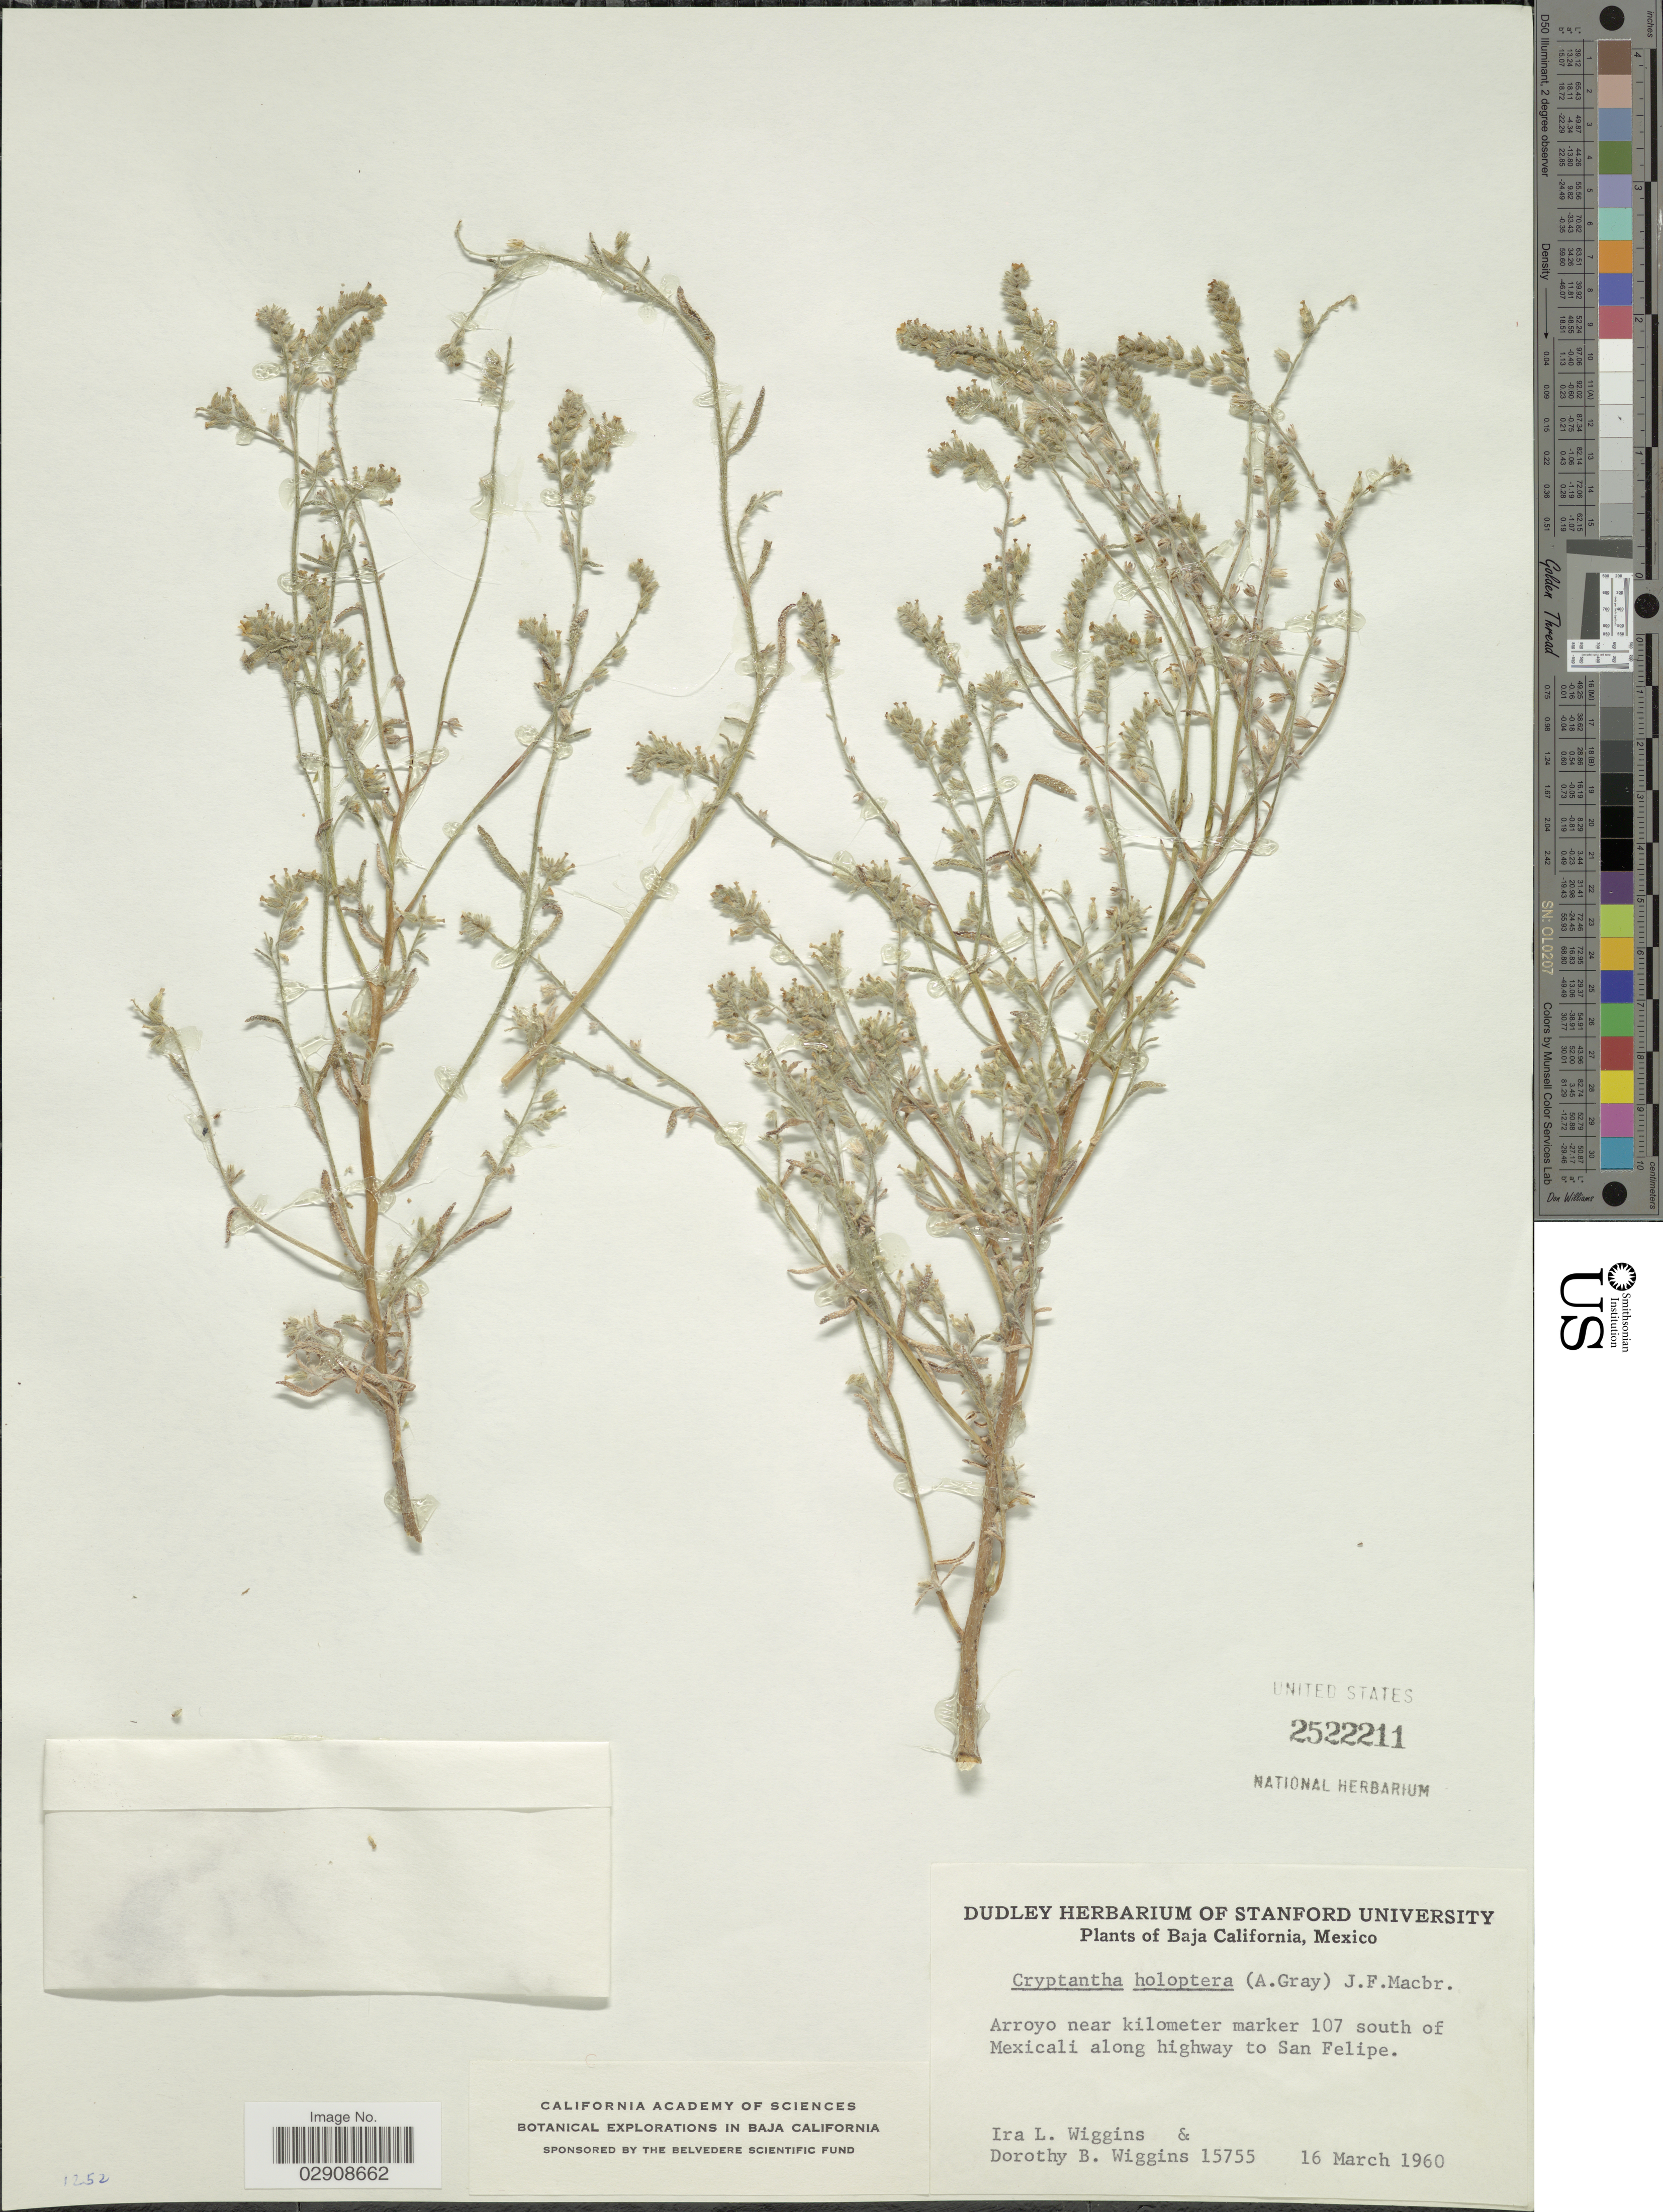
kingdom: Plantae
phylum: Tracheophyta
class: Magnoliopsida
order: Boraginales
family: Boraginaceae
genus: Cryptantha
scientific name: Cryptantha holoptera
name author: (A. Gray) J.F. Macbr.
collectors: I. L. Wiggins & D. B. Wiggins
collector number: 15755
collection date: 1960-03-16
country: Mexico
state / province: Baja California Norte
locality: Arroyo near kilometer marker 107 south of Mexicali along highway to San Felipe.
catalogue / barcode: US 2522211